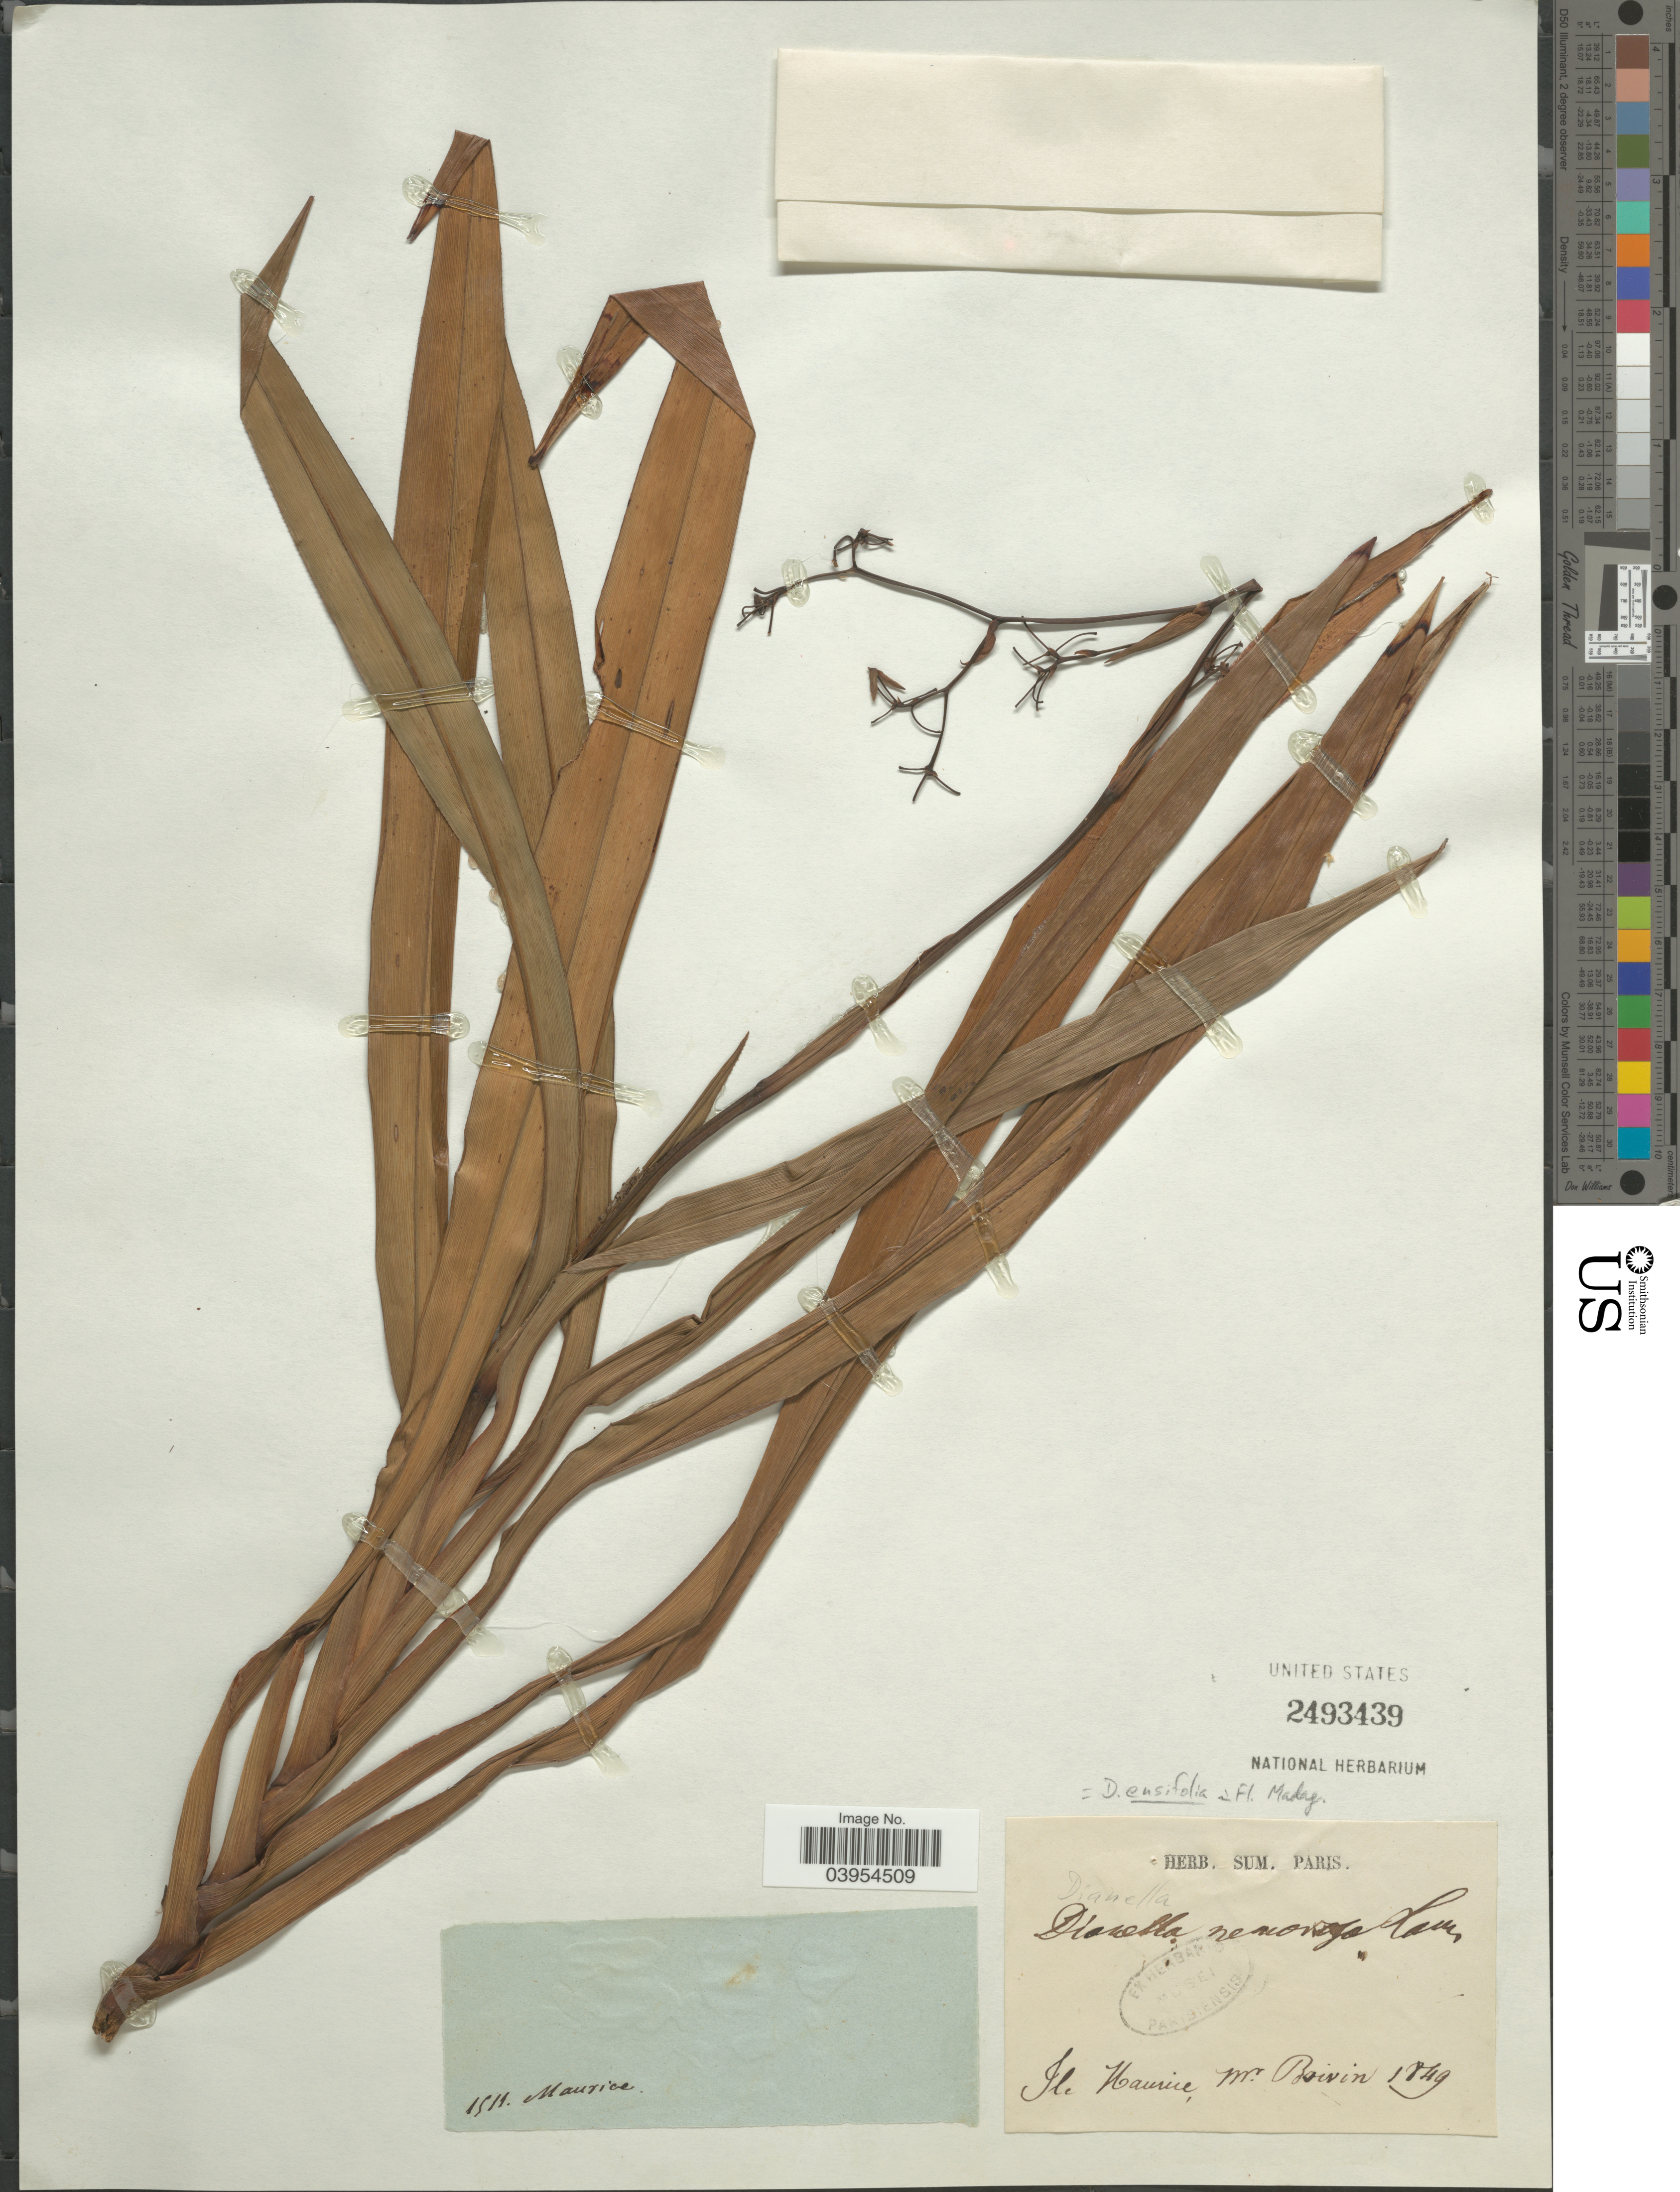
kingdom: Plantae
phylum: Tracheophyta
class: Liliopsida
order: Asparagales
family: Asphodelaceae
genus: Dianella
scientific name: Dianella ensifolia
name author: (L.) DC.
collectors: -- Boivin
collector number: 1511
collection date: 1849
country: Mauritius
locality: Ile Maurice.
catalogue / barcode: US 2493439